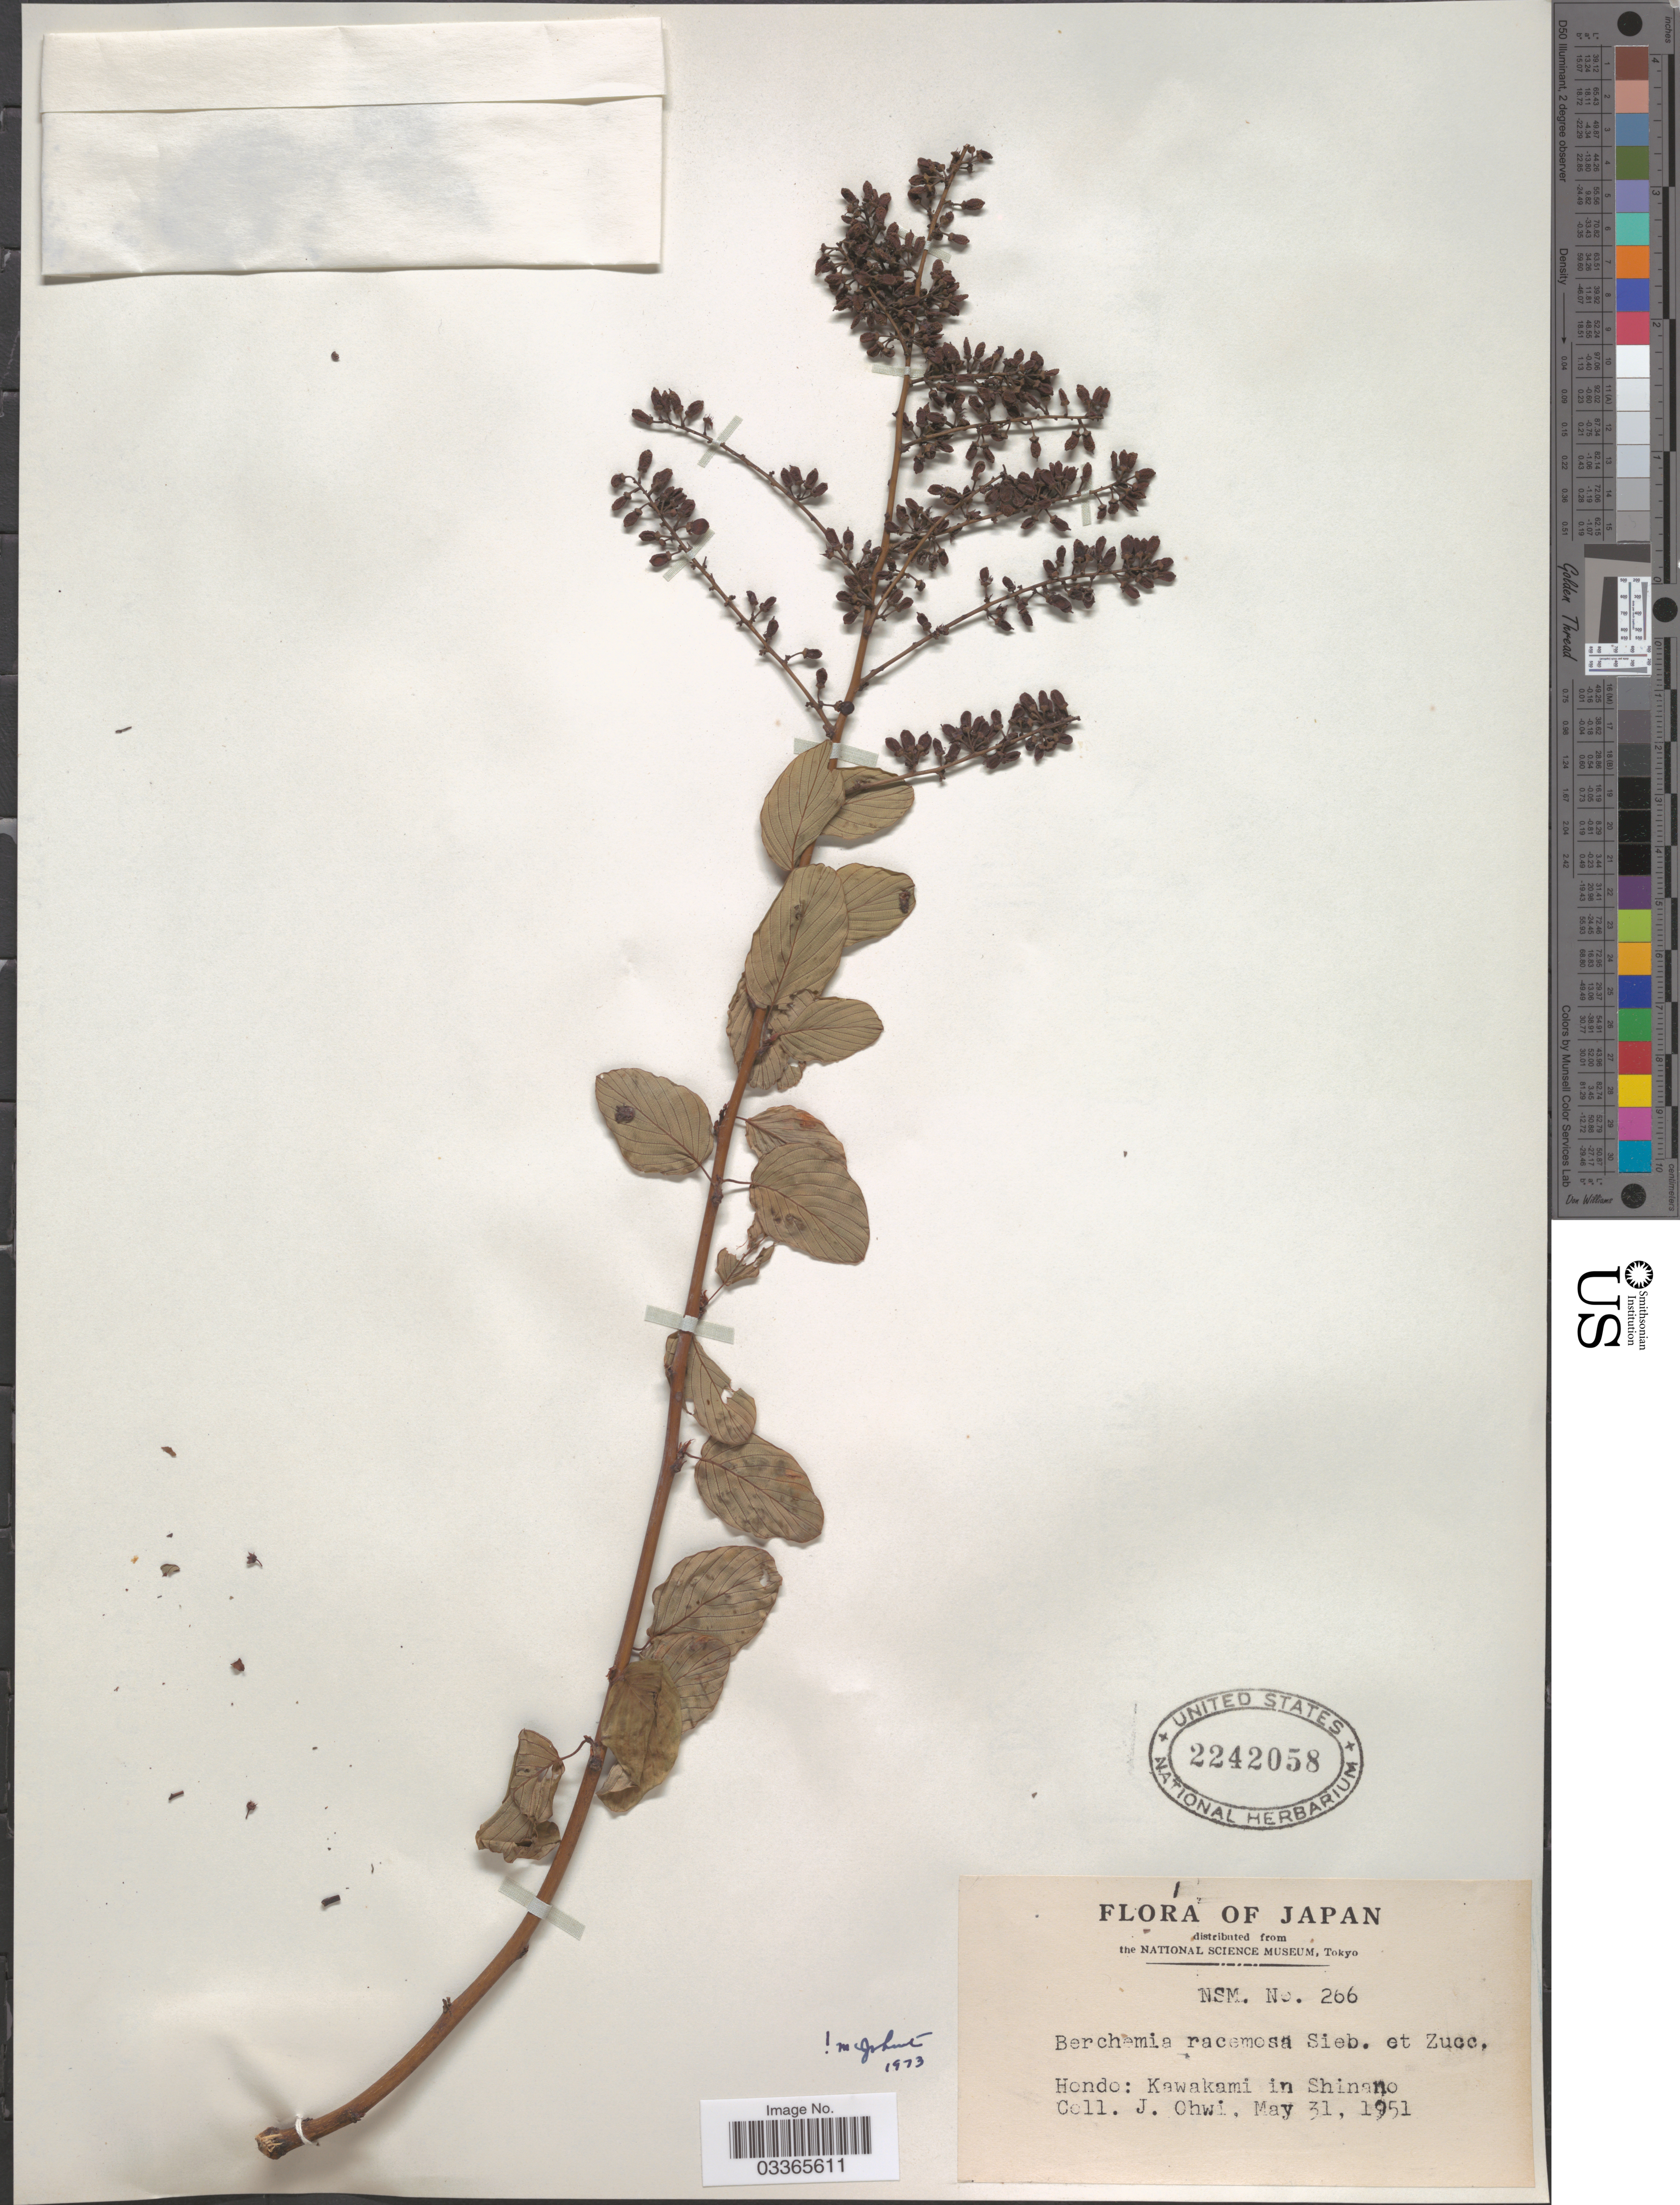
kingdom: Plantae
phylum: Tracheophyta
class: Magnoliopsida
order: Rosales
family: Rhamnaceae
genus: Berchemia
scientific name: Berchemia racemosa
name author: Siebold & Zucc.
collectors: J. Ohwi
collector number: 266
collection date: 1951-05-31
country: Japan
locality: Hondo: Kawakami in Shinano.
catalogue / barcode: US 2242058